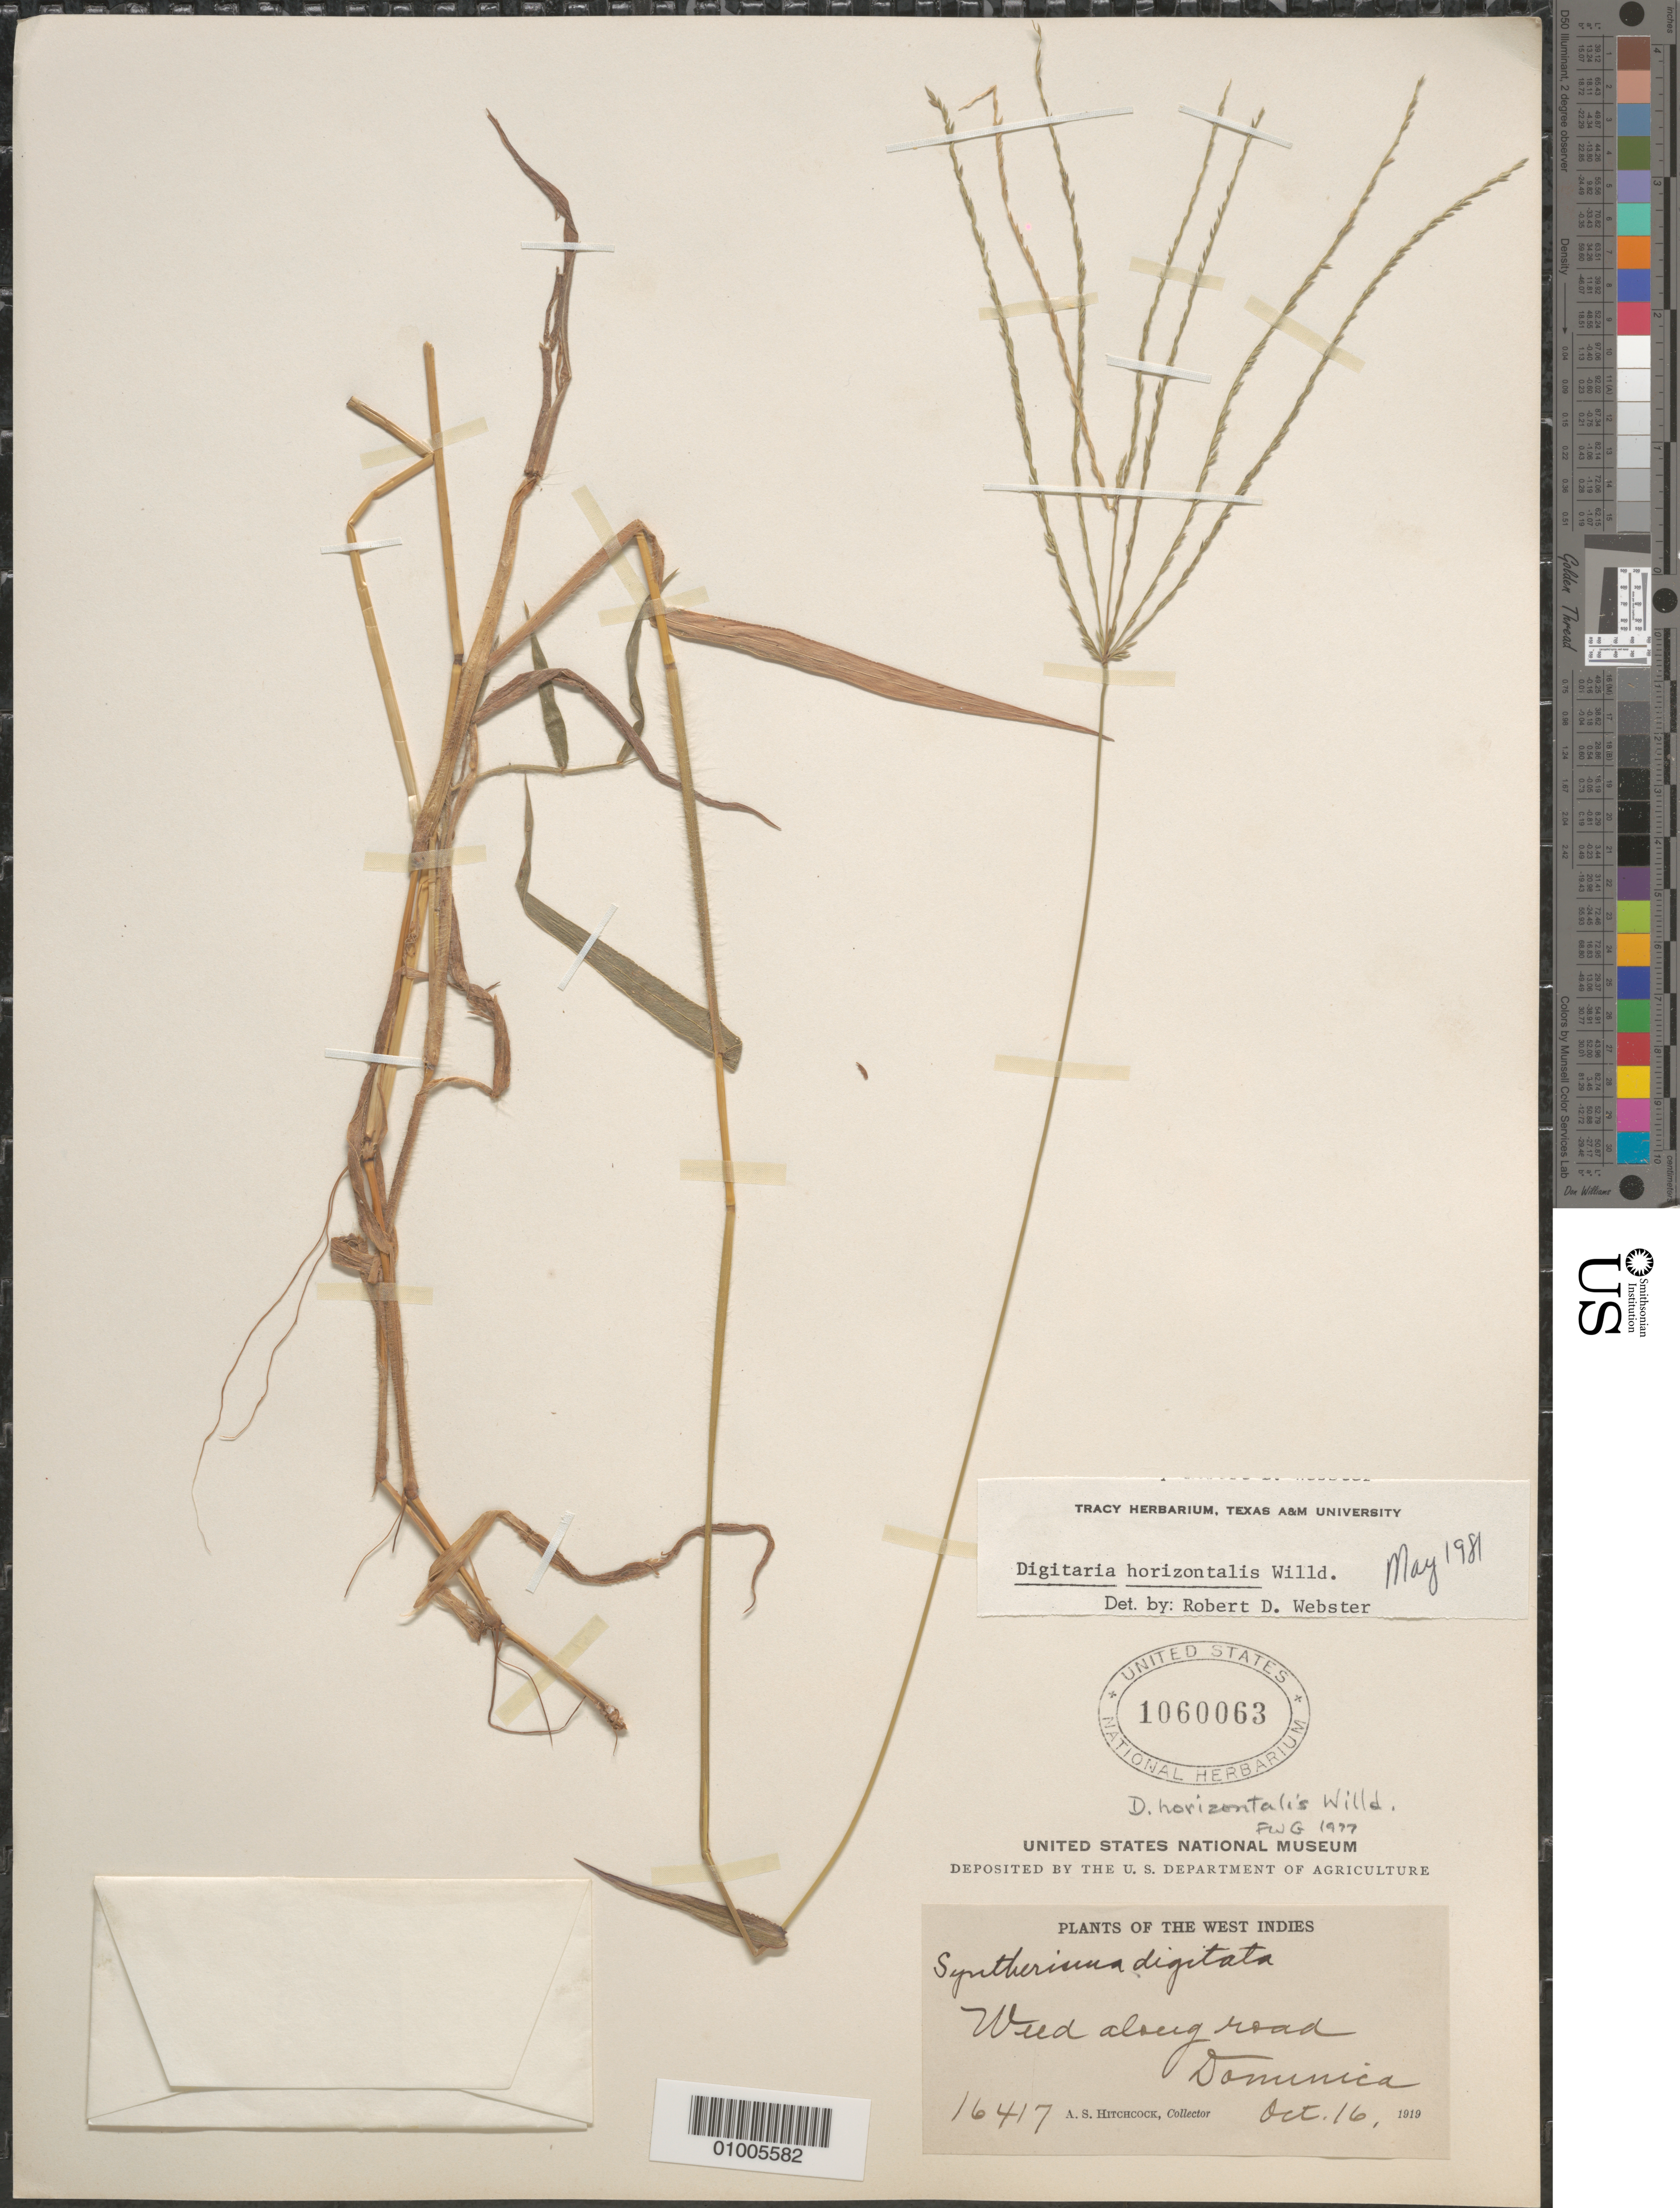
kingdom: Plantae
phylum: Tracheophyta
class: Liliopsida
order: Poales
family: Poaceae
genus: Digitaria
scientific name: Digitaria horizontalis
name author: Willd.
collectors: A. S. Hitchcock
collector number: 16417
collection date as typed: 16 Oct 1919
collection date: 1919-10-16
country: Dominica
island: Dominica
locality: weed along road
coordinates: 0 N, 0 E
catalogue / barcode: US 1060063